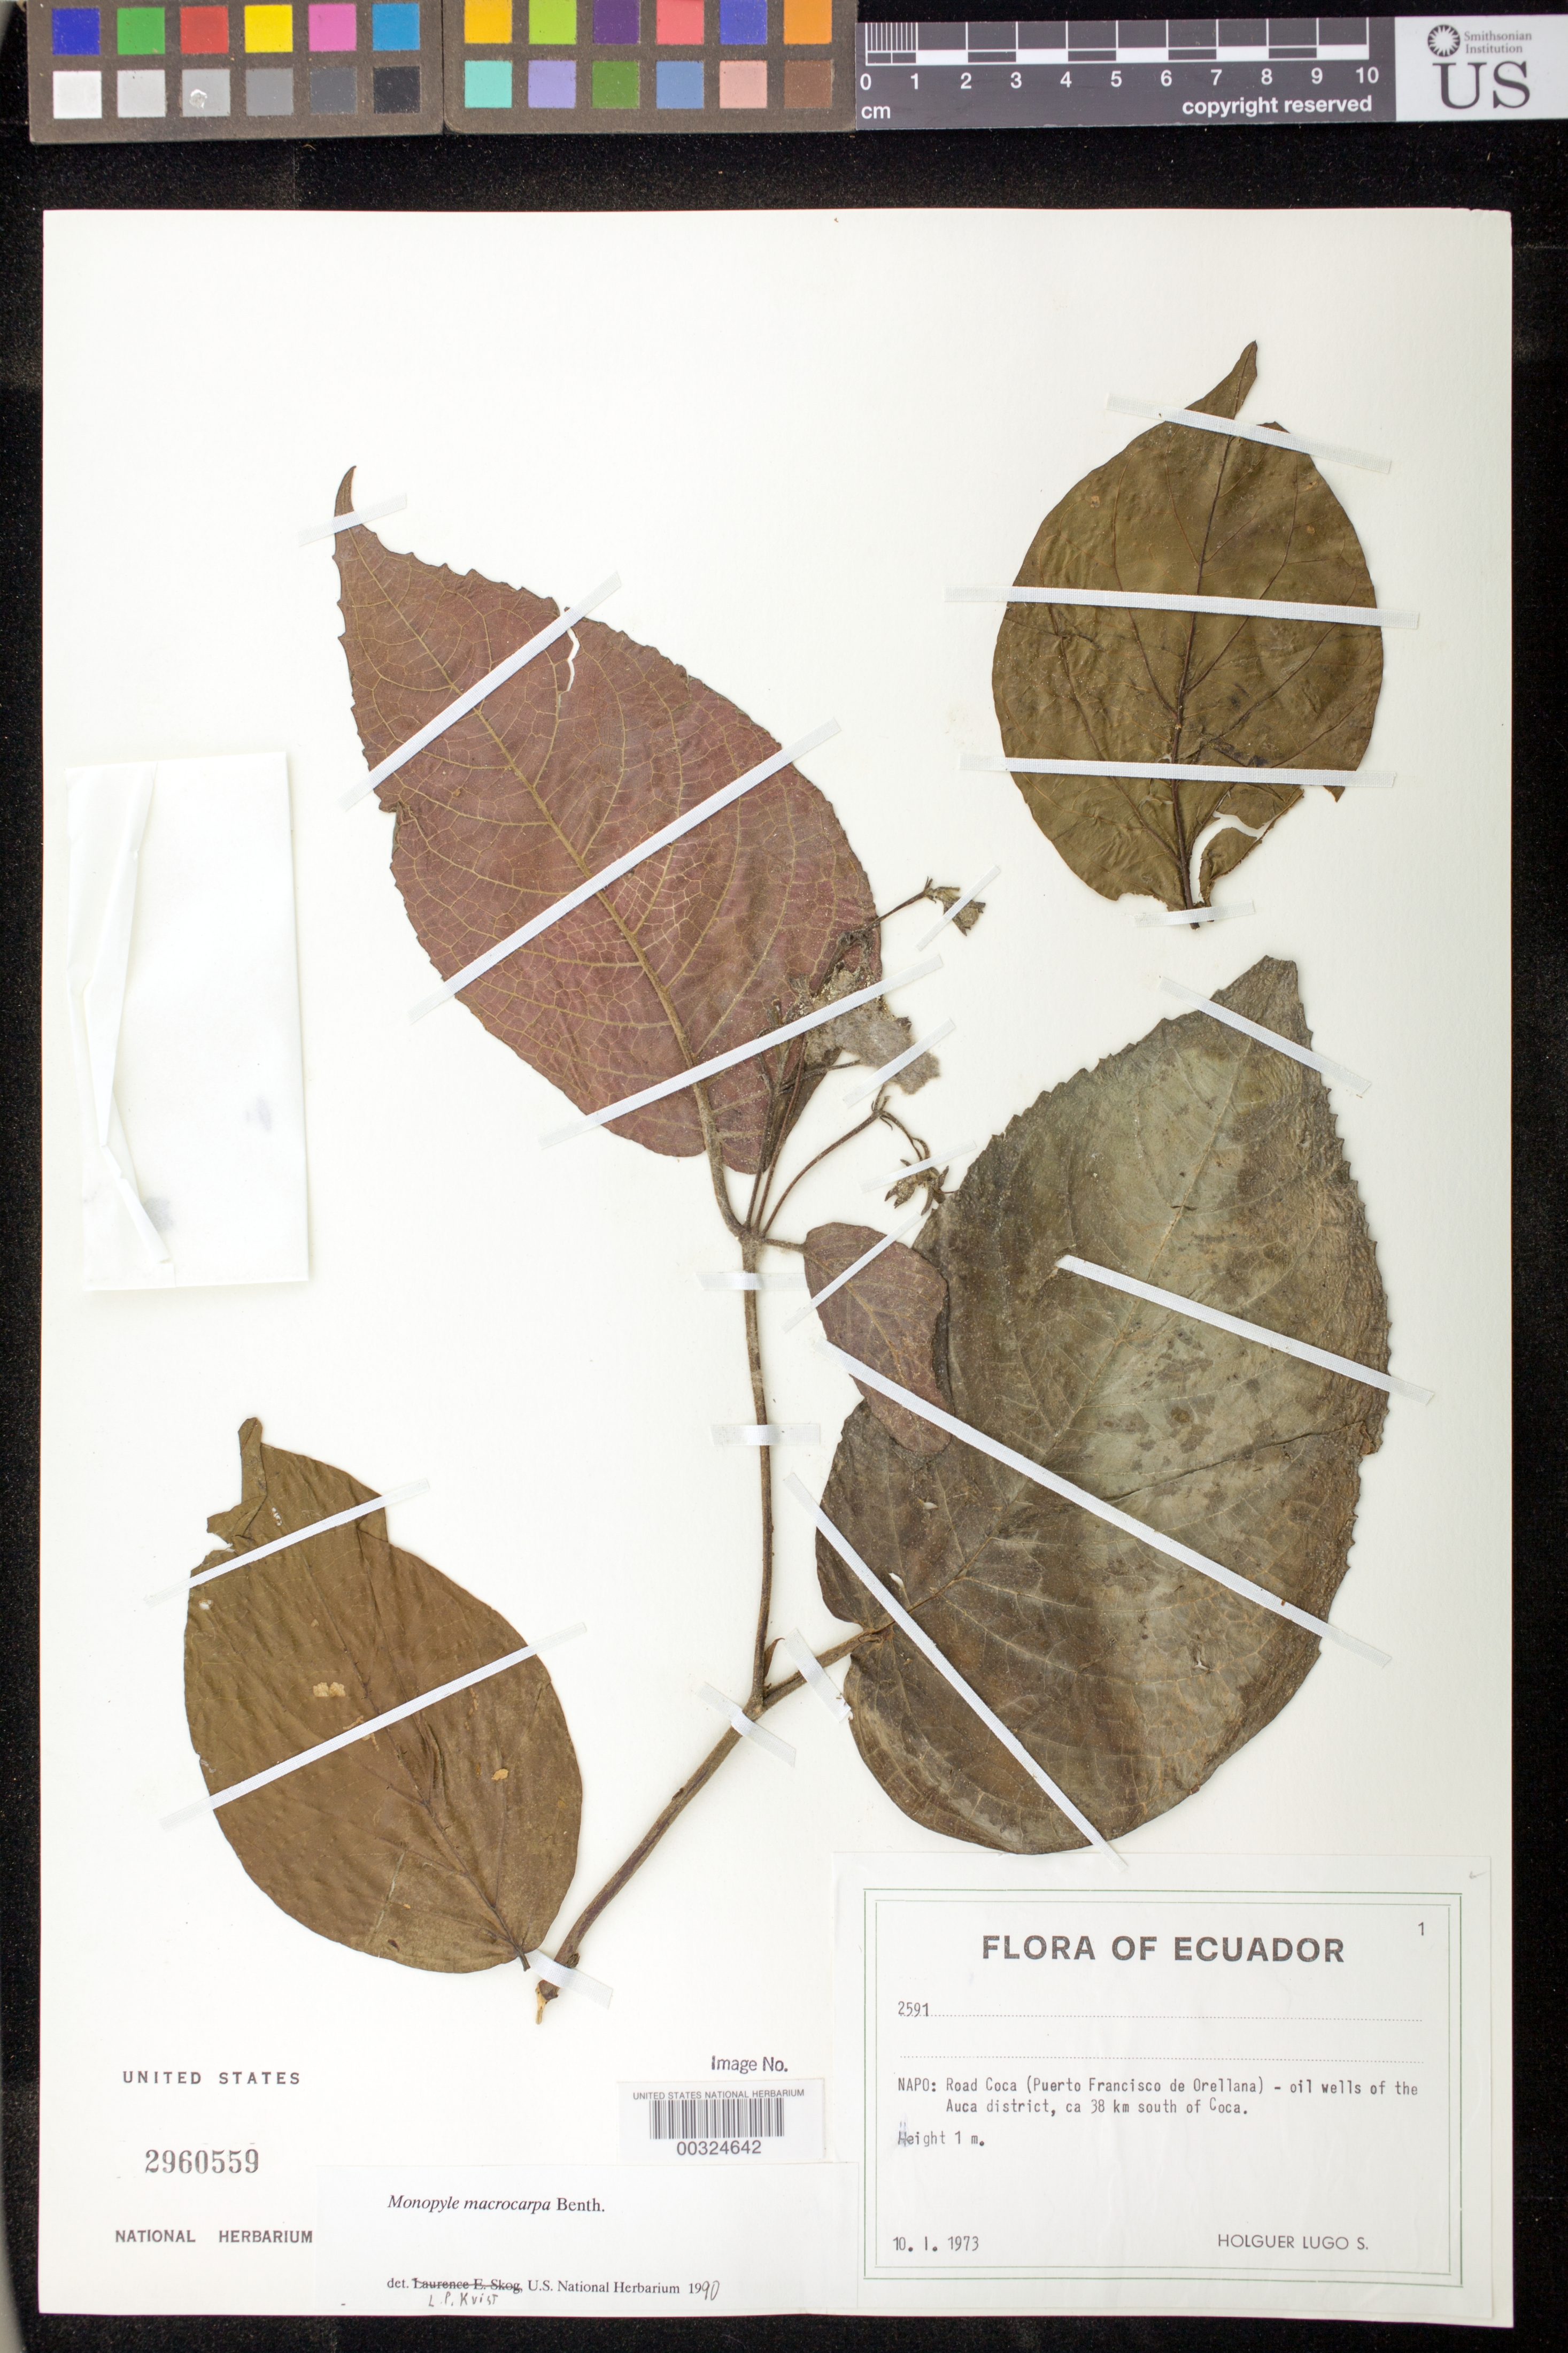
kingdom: Plantae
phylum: Tracheophyta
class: Magnoliopsida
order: Lamiales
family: Gesneriaceae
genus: Monopyle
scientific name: Monopyle macrocarpa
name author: Benth.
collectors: H. Lugo S.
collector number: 2591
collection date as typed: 10 Jan 1973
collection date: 1973-01-10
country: Ecuador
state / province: Napo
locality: Road Coca (Puerto Francisco de Orellana) - oil wells of the Auca District, ca 38 km S of Coca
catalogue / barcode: US 2960559